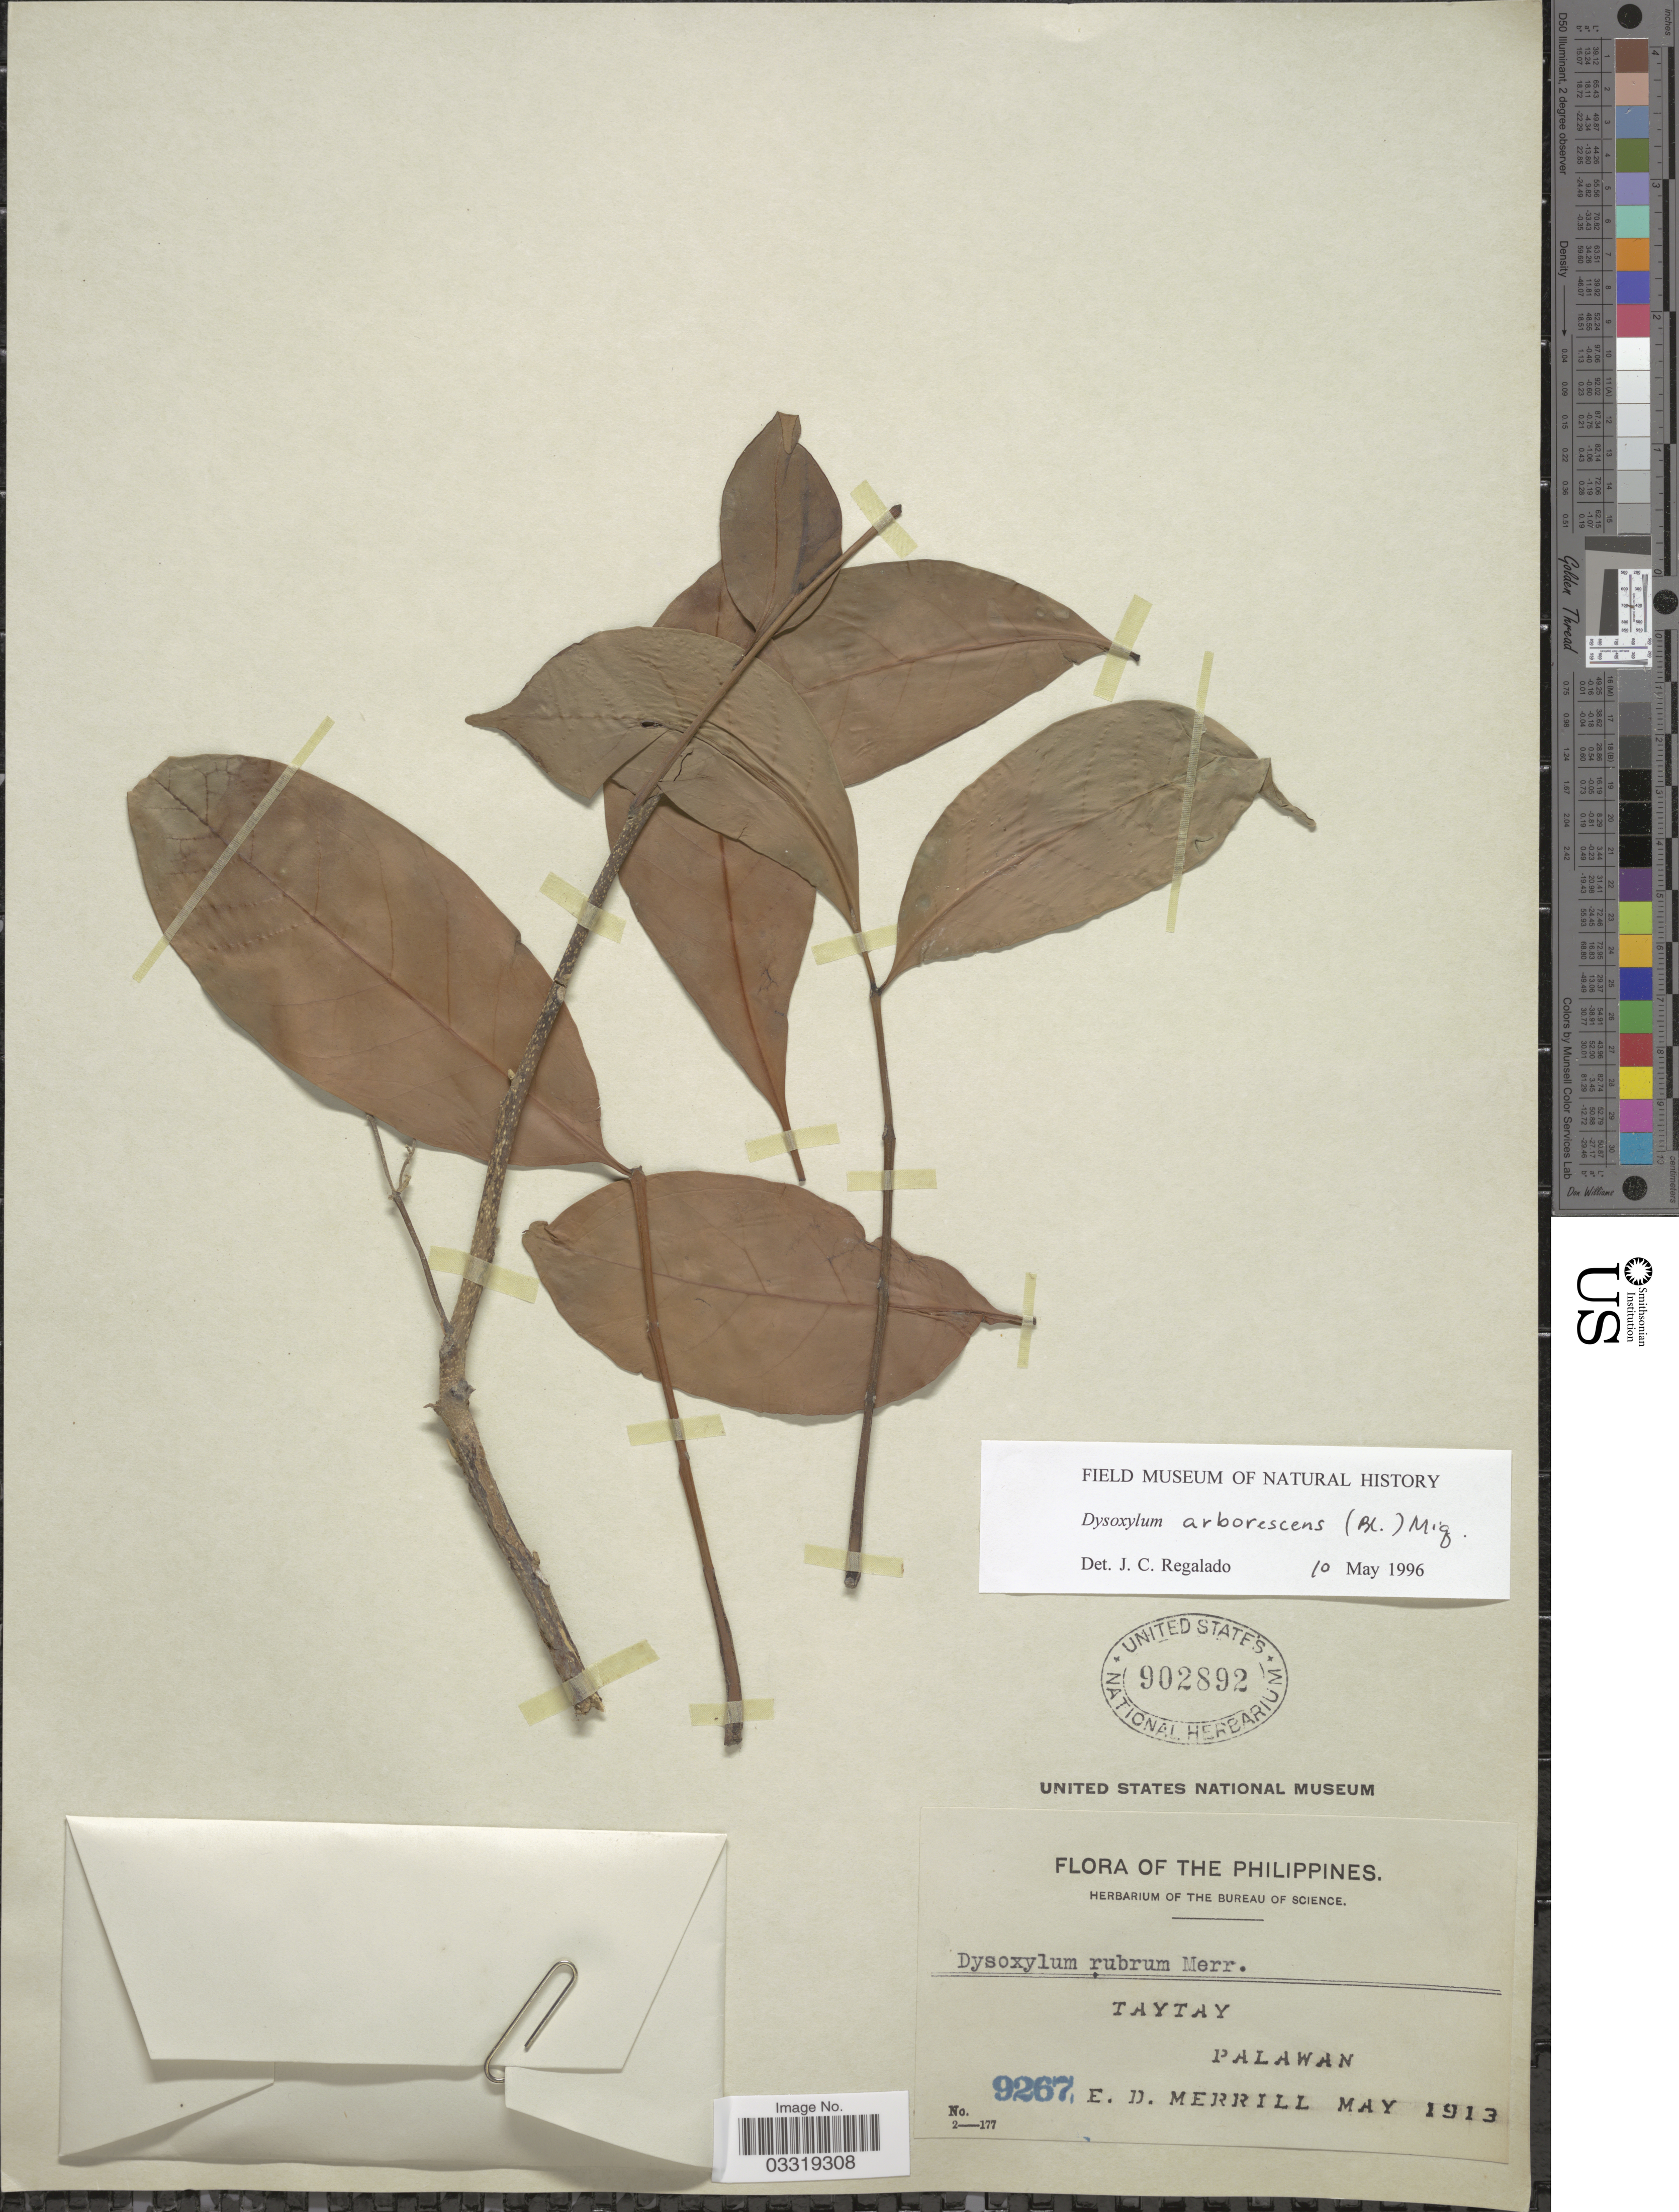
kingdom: Plantae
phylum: Tracheophyta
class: Magnoliopsida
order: Sapindales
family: Meliaceae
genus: Goniocheton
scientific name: Goniocheton arborescens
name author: Blume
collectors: E. D. Merrill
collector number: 9267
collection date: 1913-05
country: Philippines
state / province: Mimaropa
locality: Taytay, Palawan.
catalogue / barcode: US 902892